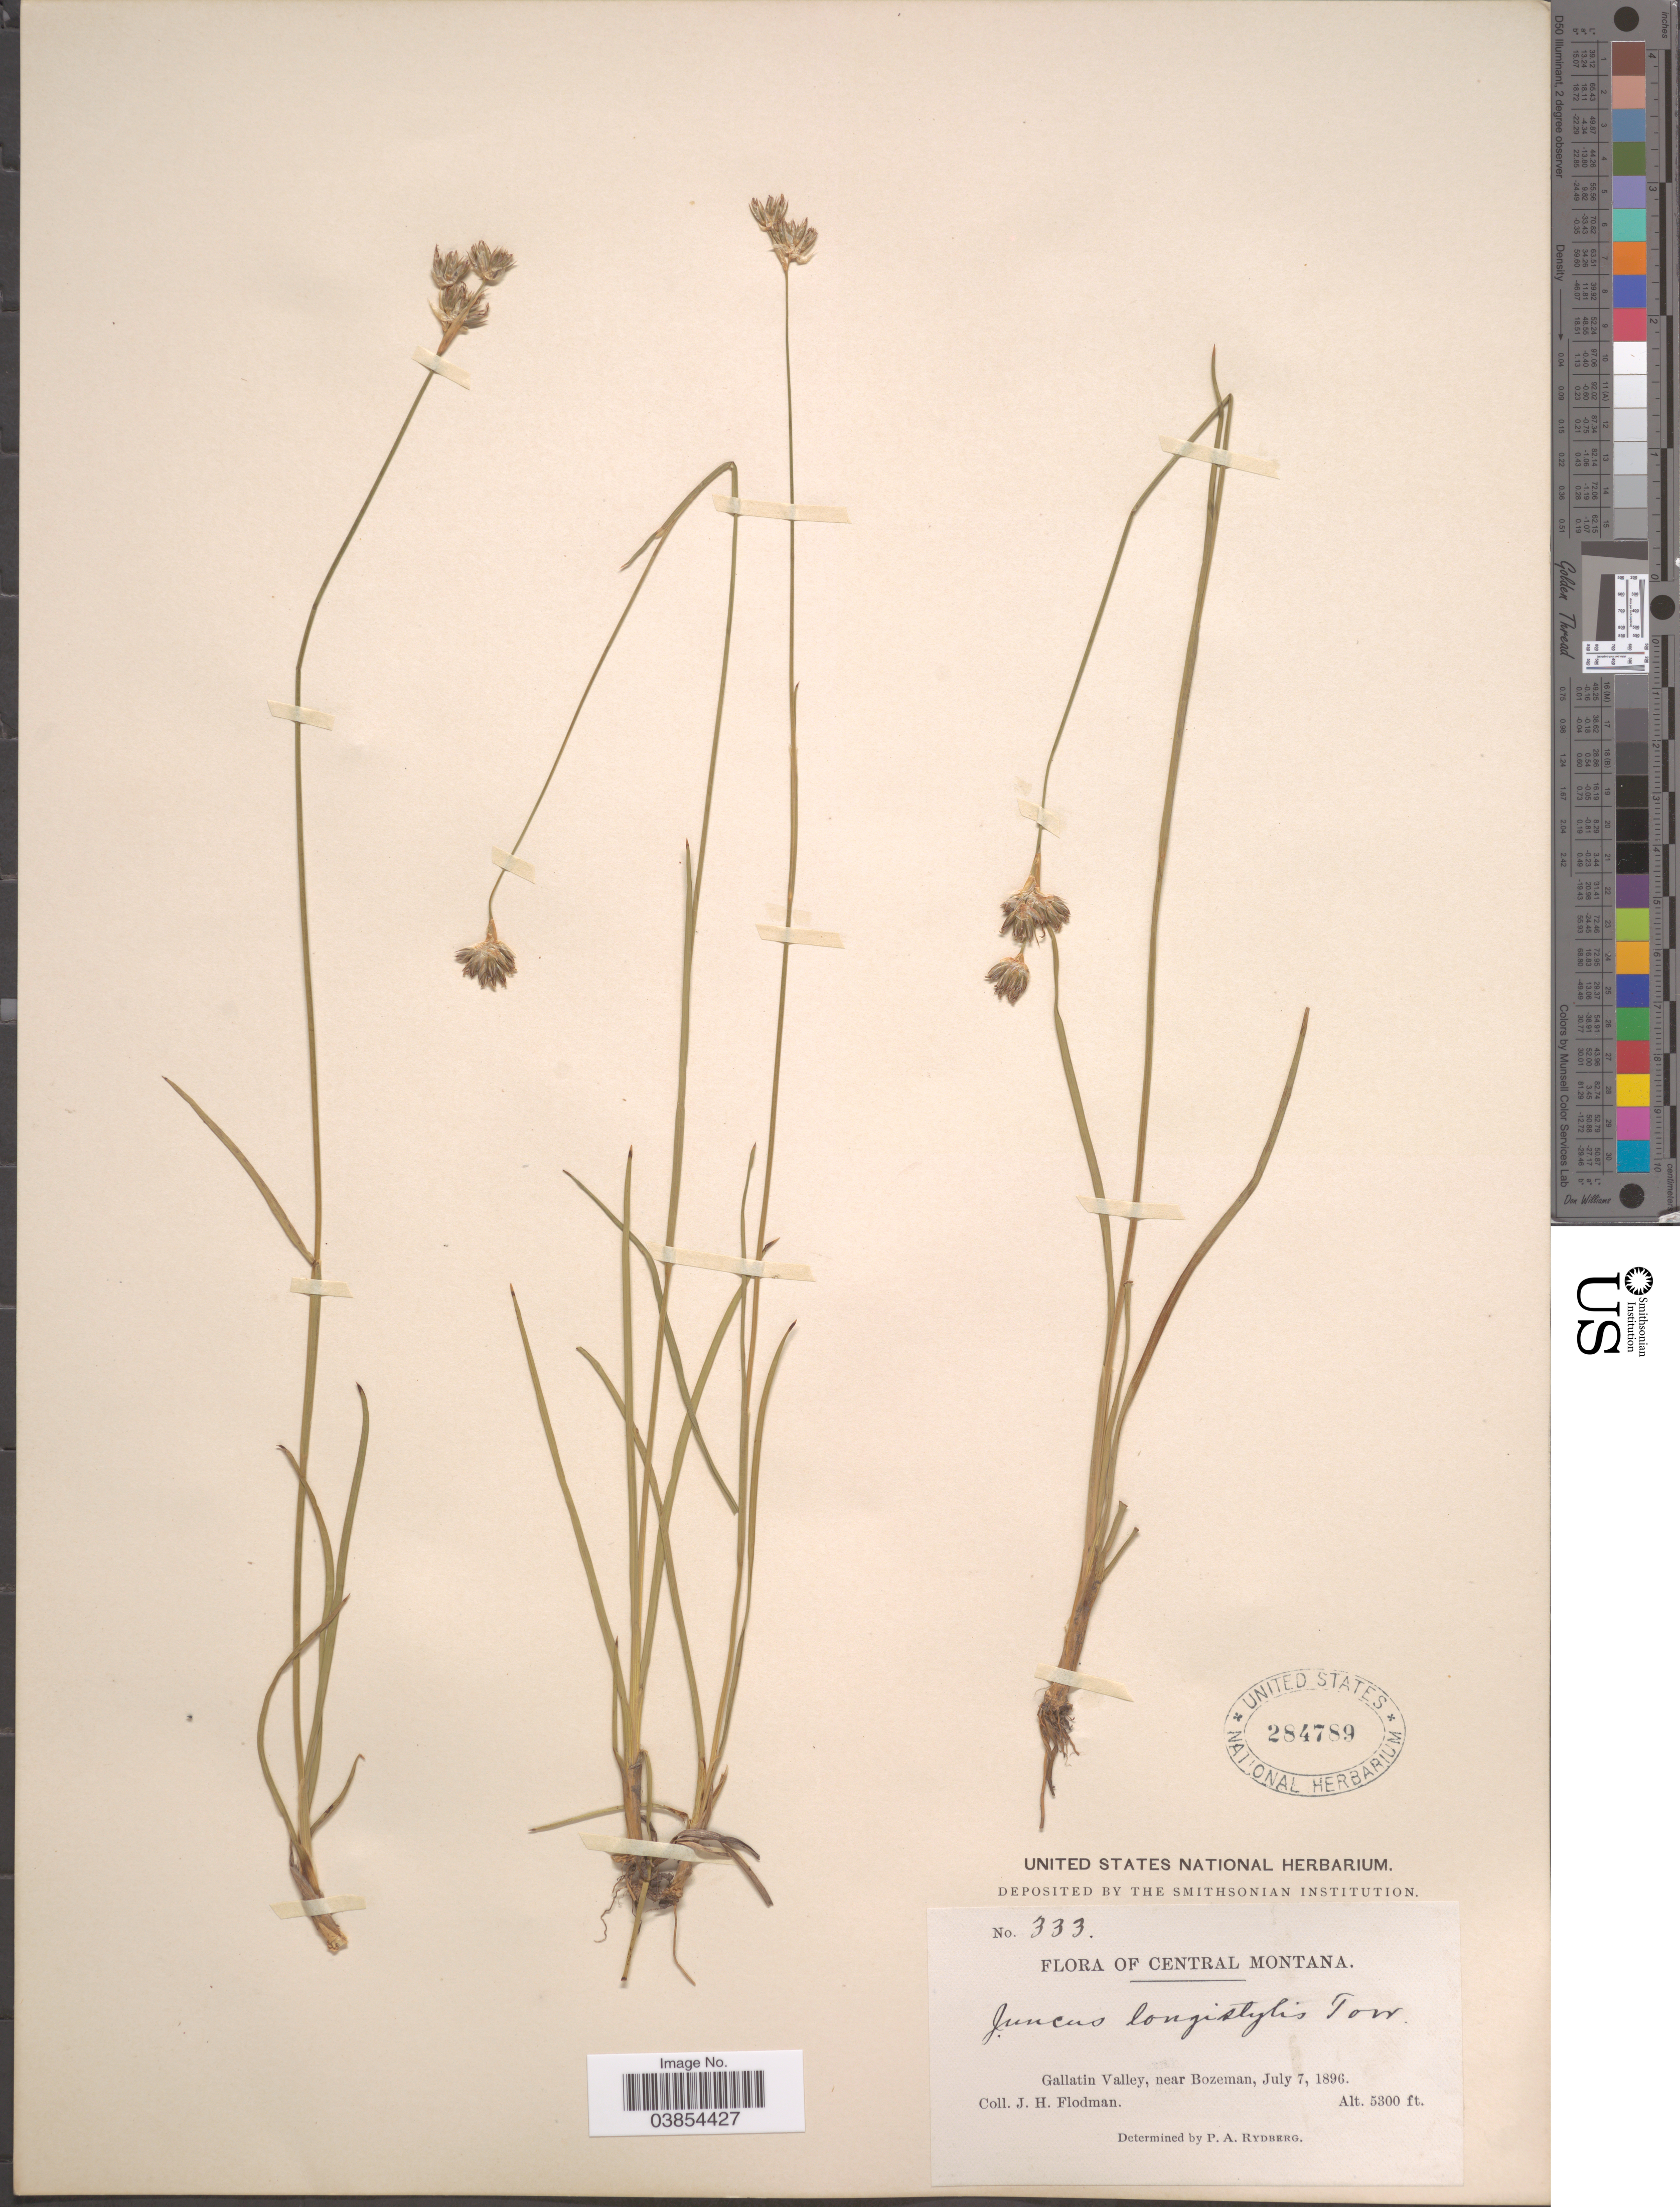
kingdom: Plantae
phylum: Tracheophyta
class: Liliopsida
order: Poales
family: Juncaceae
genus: Juncus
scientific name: Juncus longistylis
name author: Torr.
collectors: J. Flodman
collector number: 333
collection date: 1896-07-07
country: United States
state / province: Montana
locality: Central Montana. Gallatin Valley, near Bozeman.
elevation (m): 1615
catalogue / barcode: US 284789